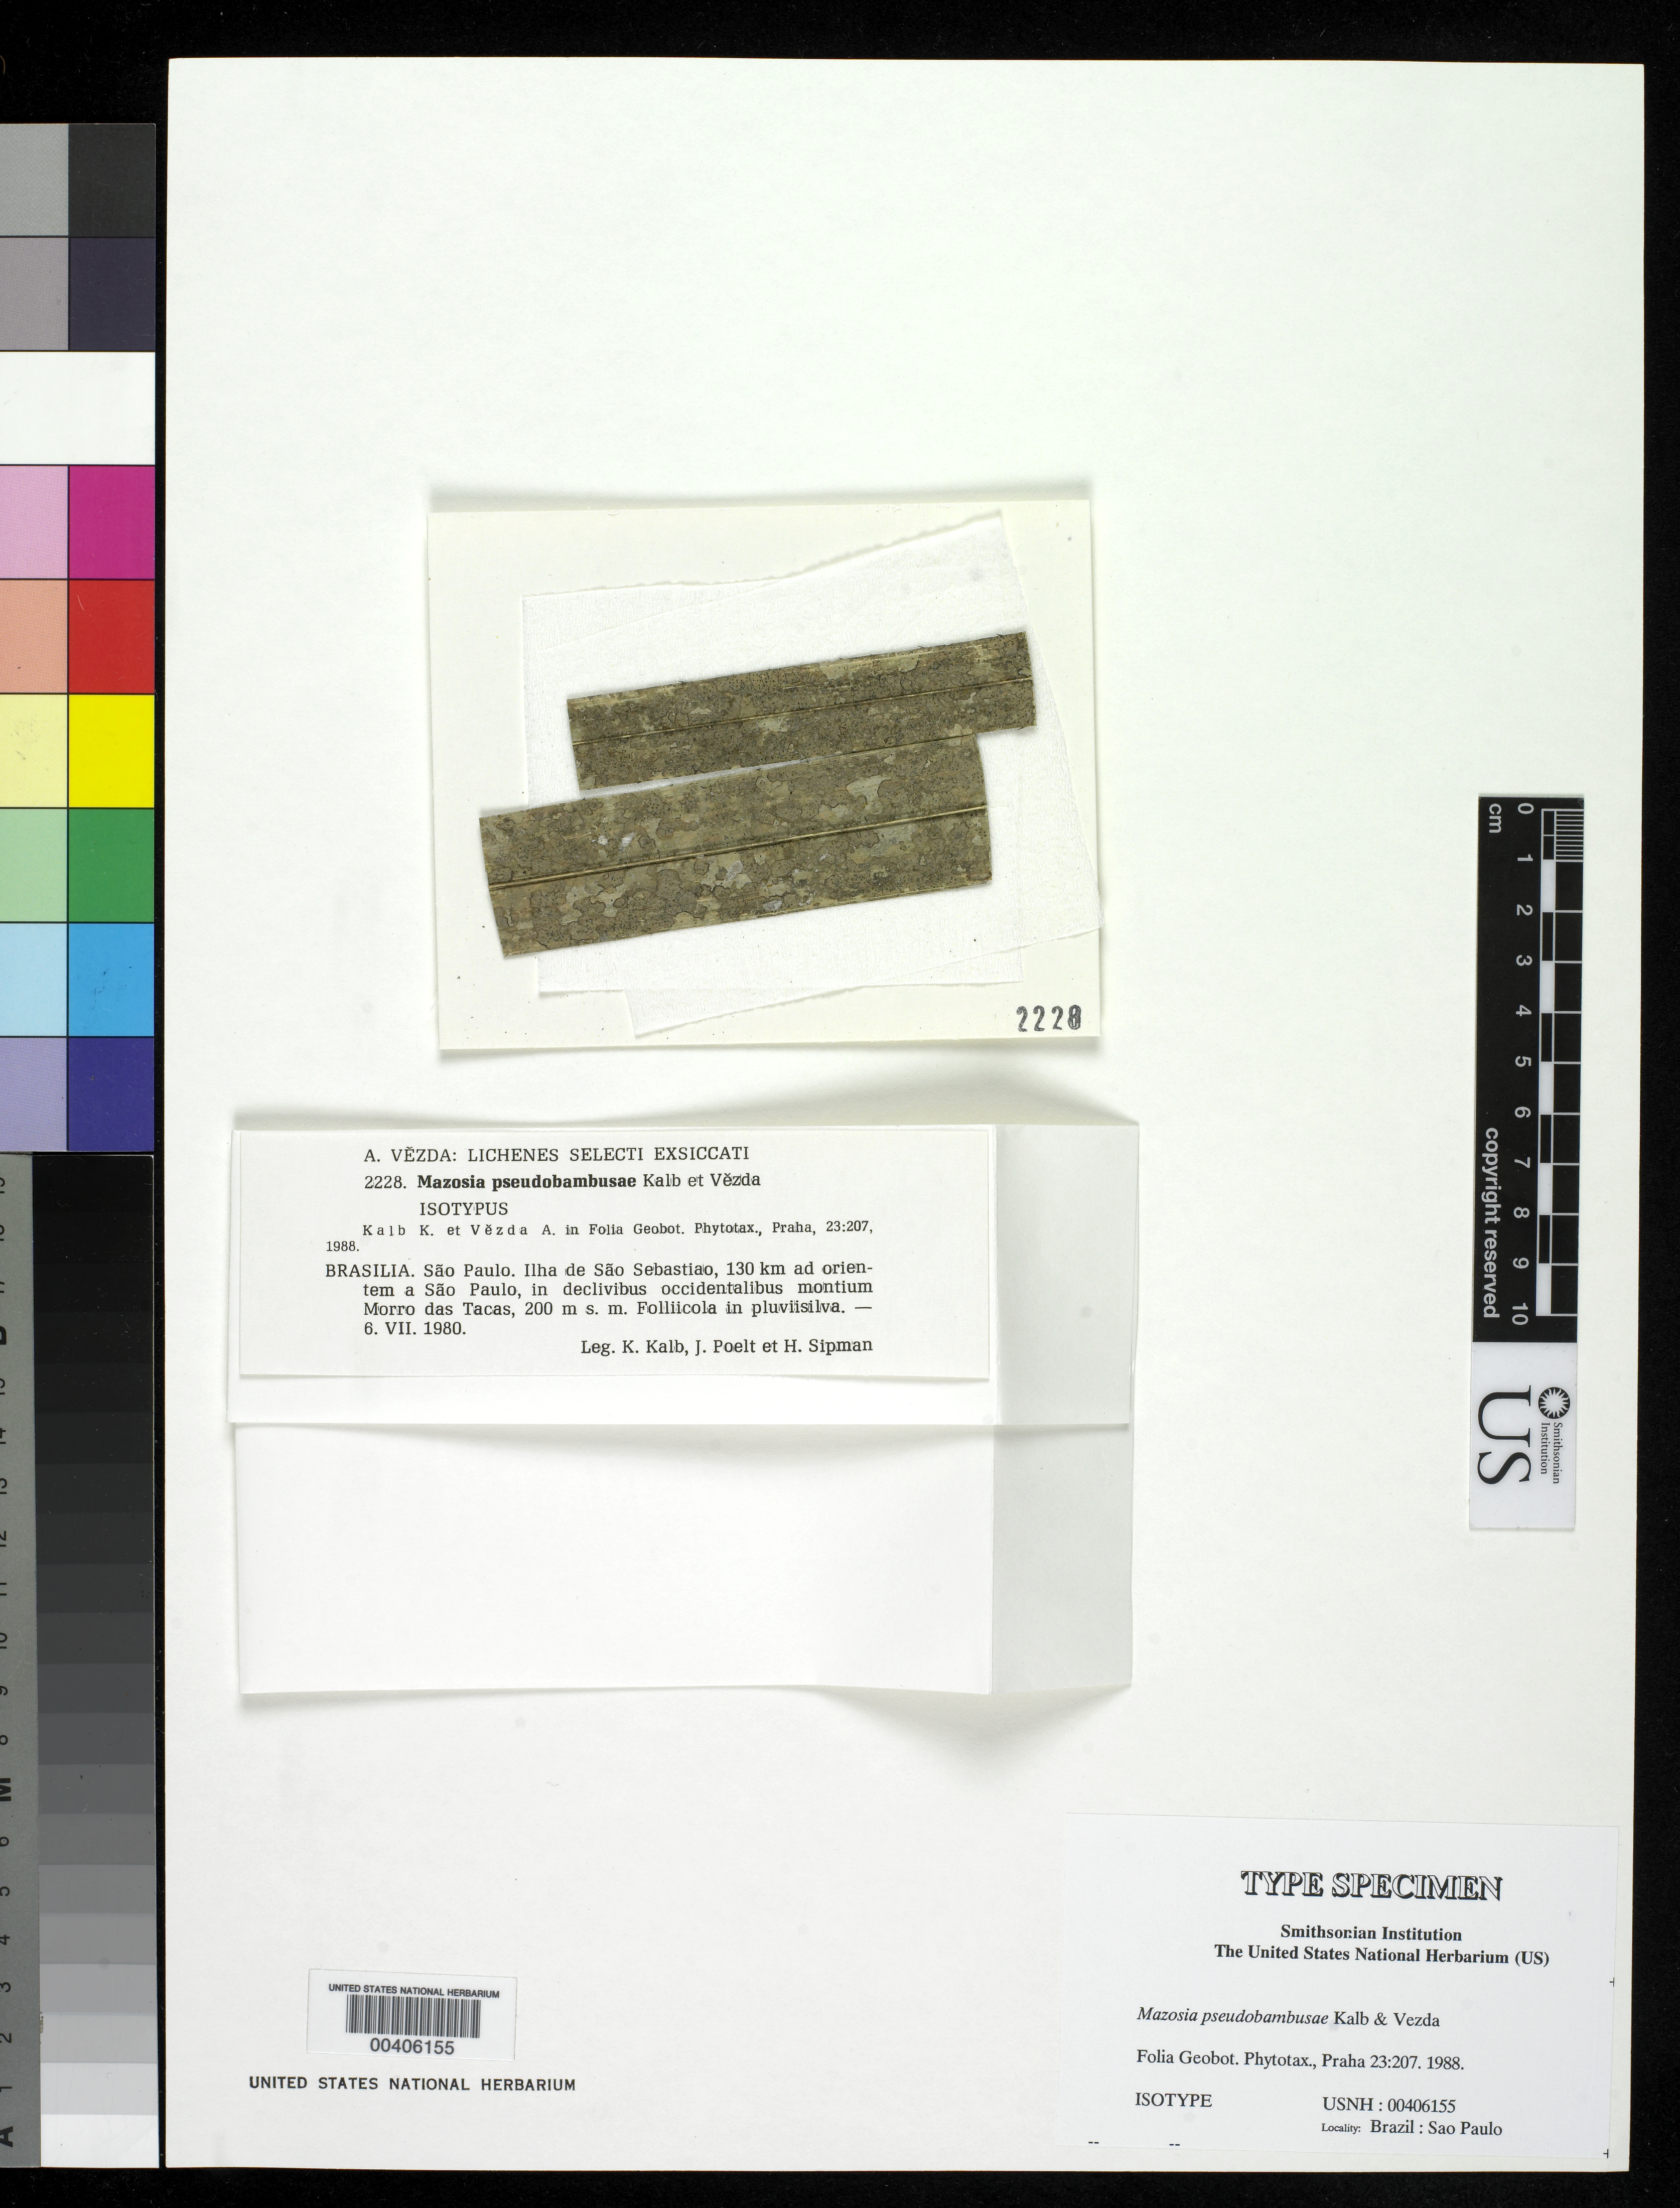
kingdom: Fungi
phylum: Ascomycota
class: Arthoniomycetes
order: Arthoniales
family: Roccellaceae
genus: Mazosia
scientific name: Mazosia pseudobambusae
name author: Kalb & Vezda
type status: Isotype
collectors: K. Kalb, J. Poelt & H. Sipman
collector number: Lich. Sel. 2228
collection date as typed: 06 Jul 1980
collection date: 1980-07-06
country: Brazil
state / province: São Paulo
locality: Ilha de Sao Sebastiao, 130 km ad orientem a Sao Paulo, montium Morro das Tacas. [Ilha de Sao Sebastiao, 130 km to the E of Sao Paulo, Morro das Tacas mountain.]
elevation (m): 200